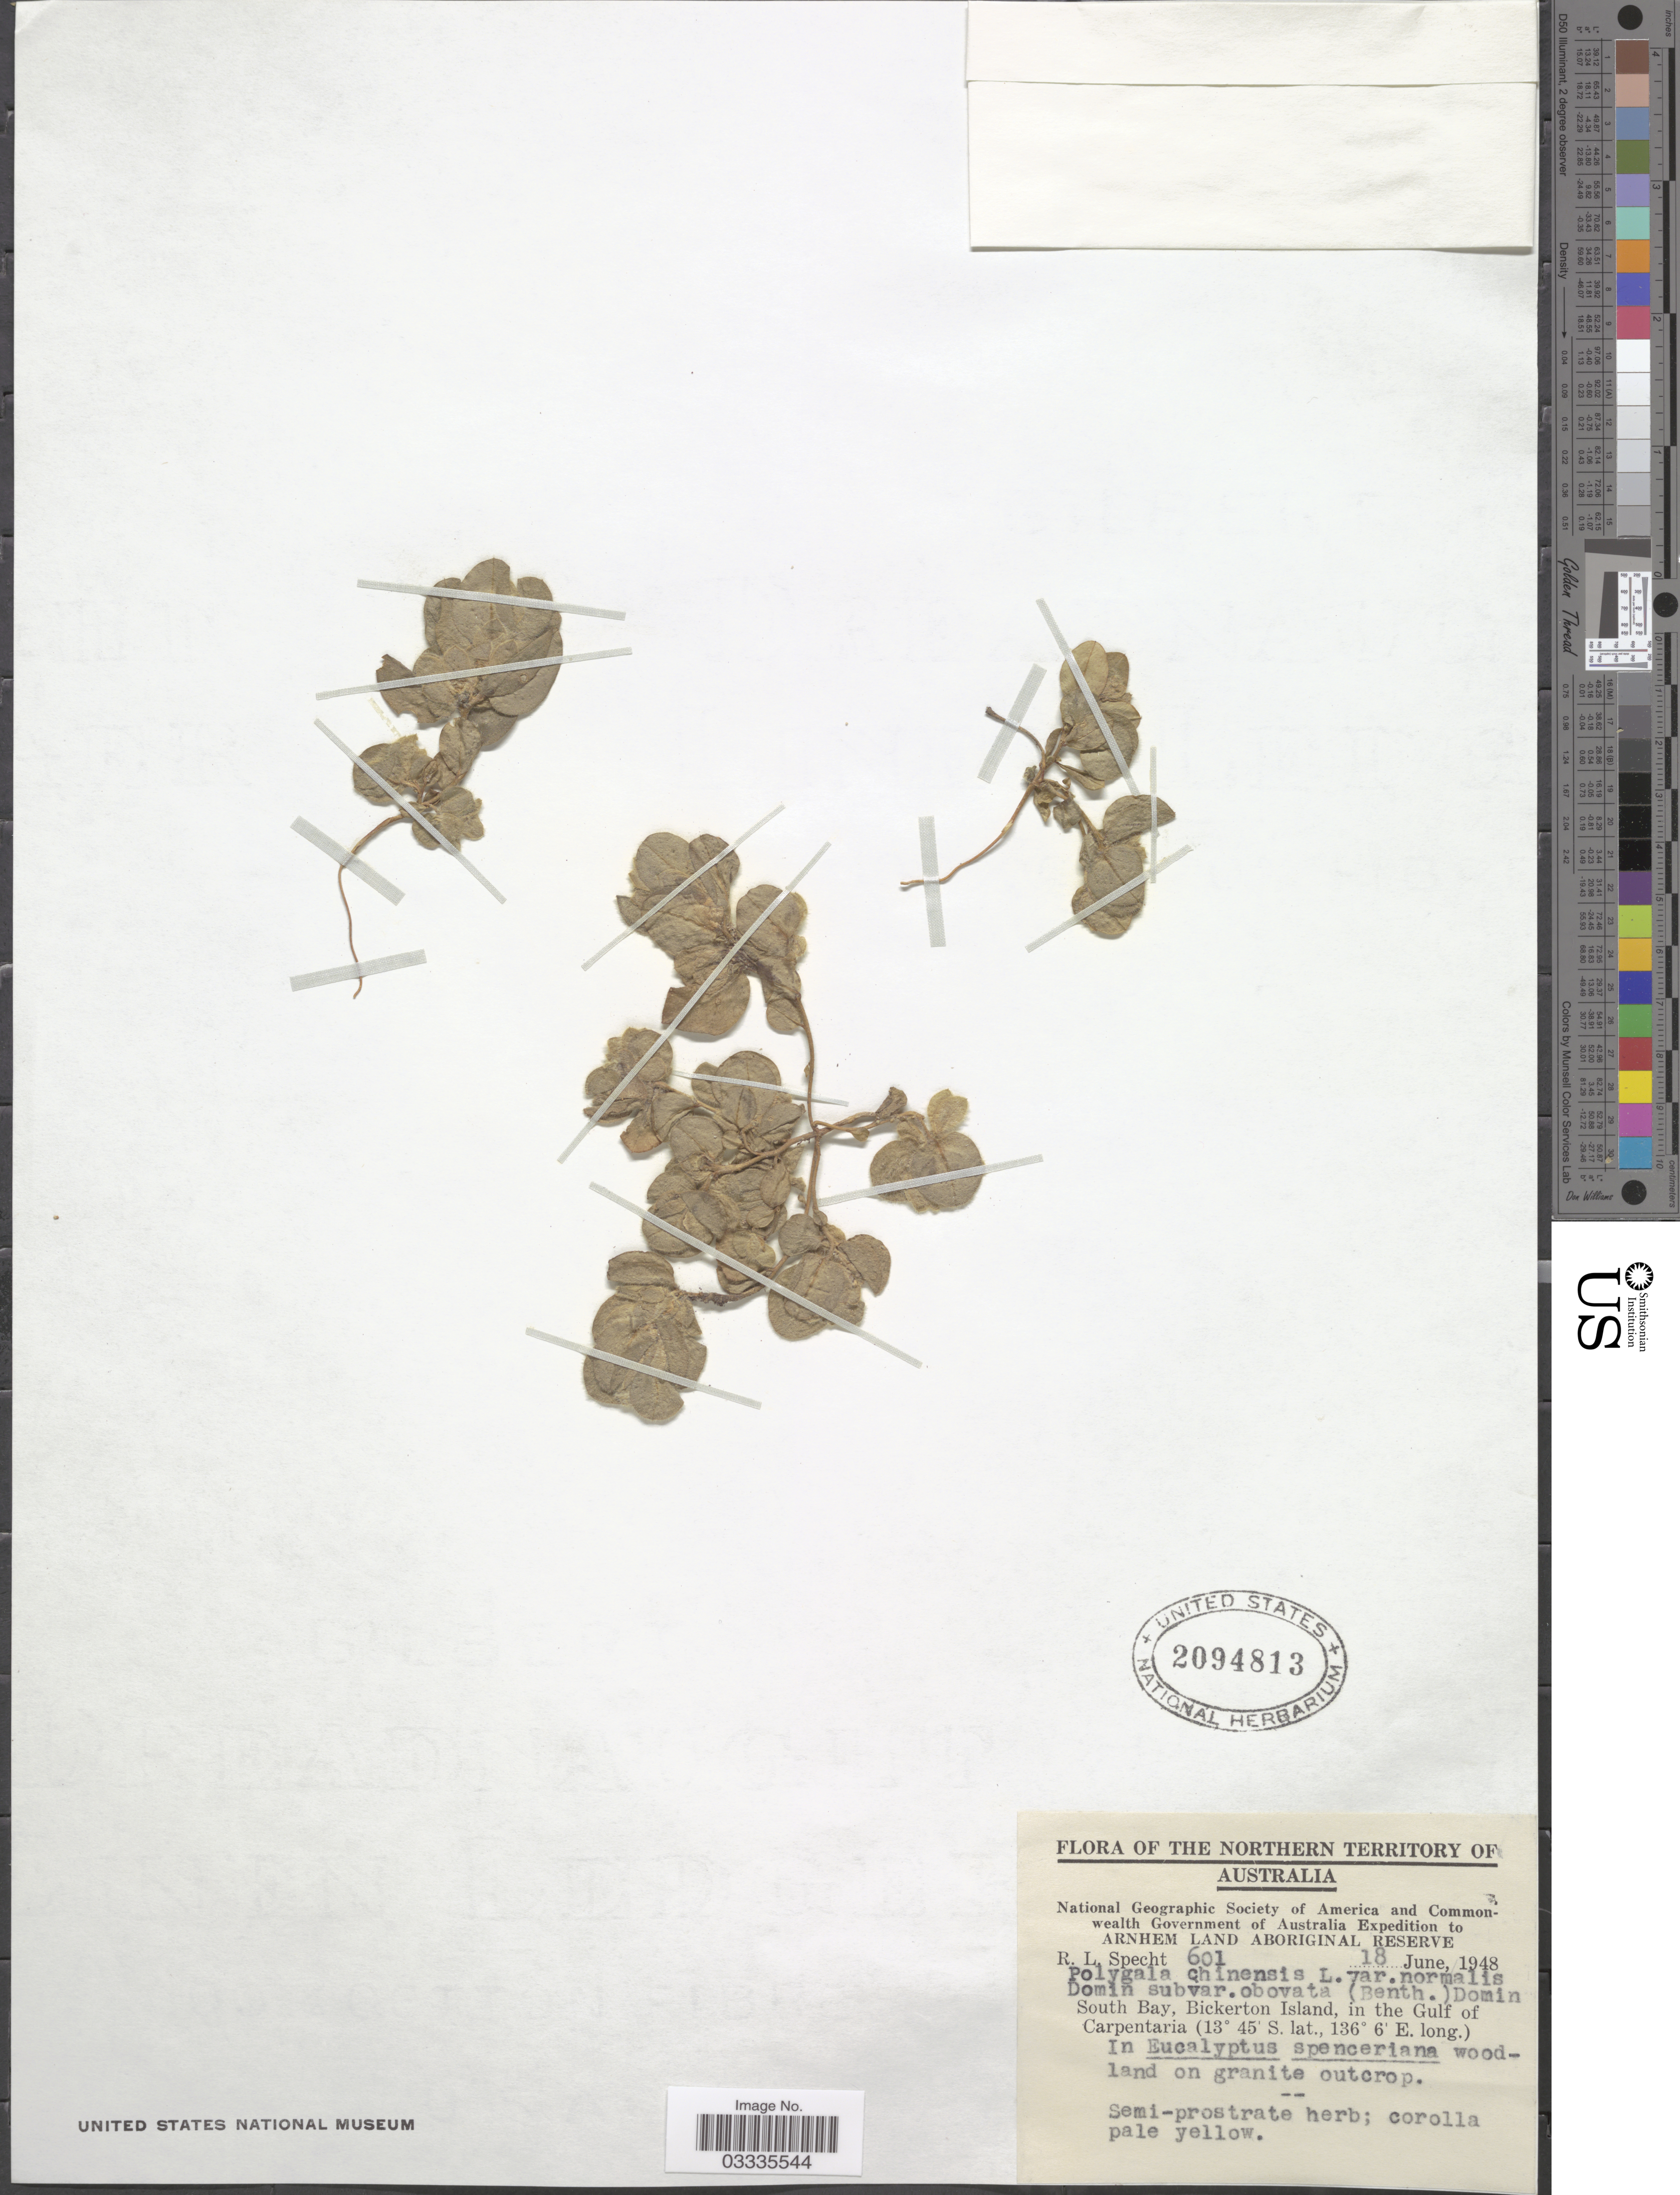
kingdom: Plantae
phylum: Tracheophyta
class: Magnoliopsida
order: Fabales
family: Polygalaceae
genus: Polygala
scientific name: Polygala chinensis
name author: L.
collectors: R. L. Specht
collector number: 601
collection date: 1948-06-18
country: Australia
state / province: Northern Territory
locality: Arnhem Land Aboriginal Reserve. South Bay, Bickerton Island, in the Gulf of Carpentaria.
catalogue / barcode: US 2094813